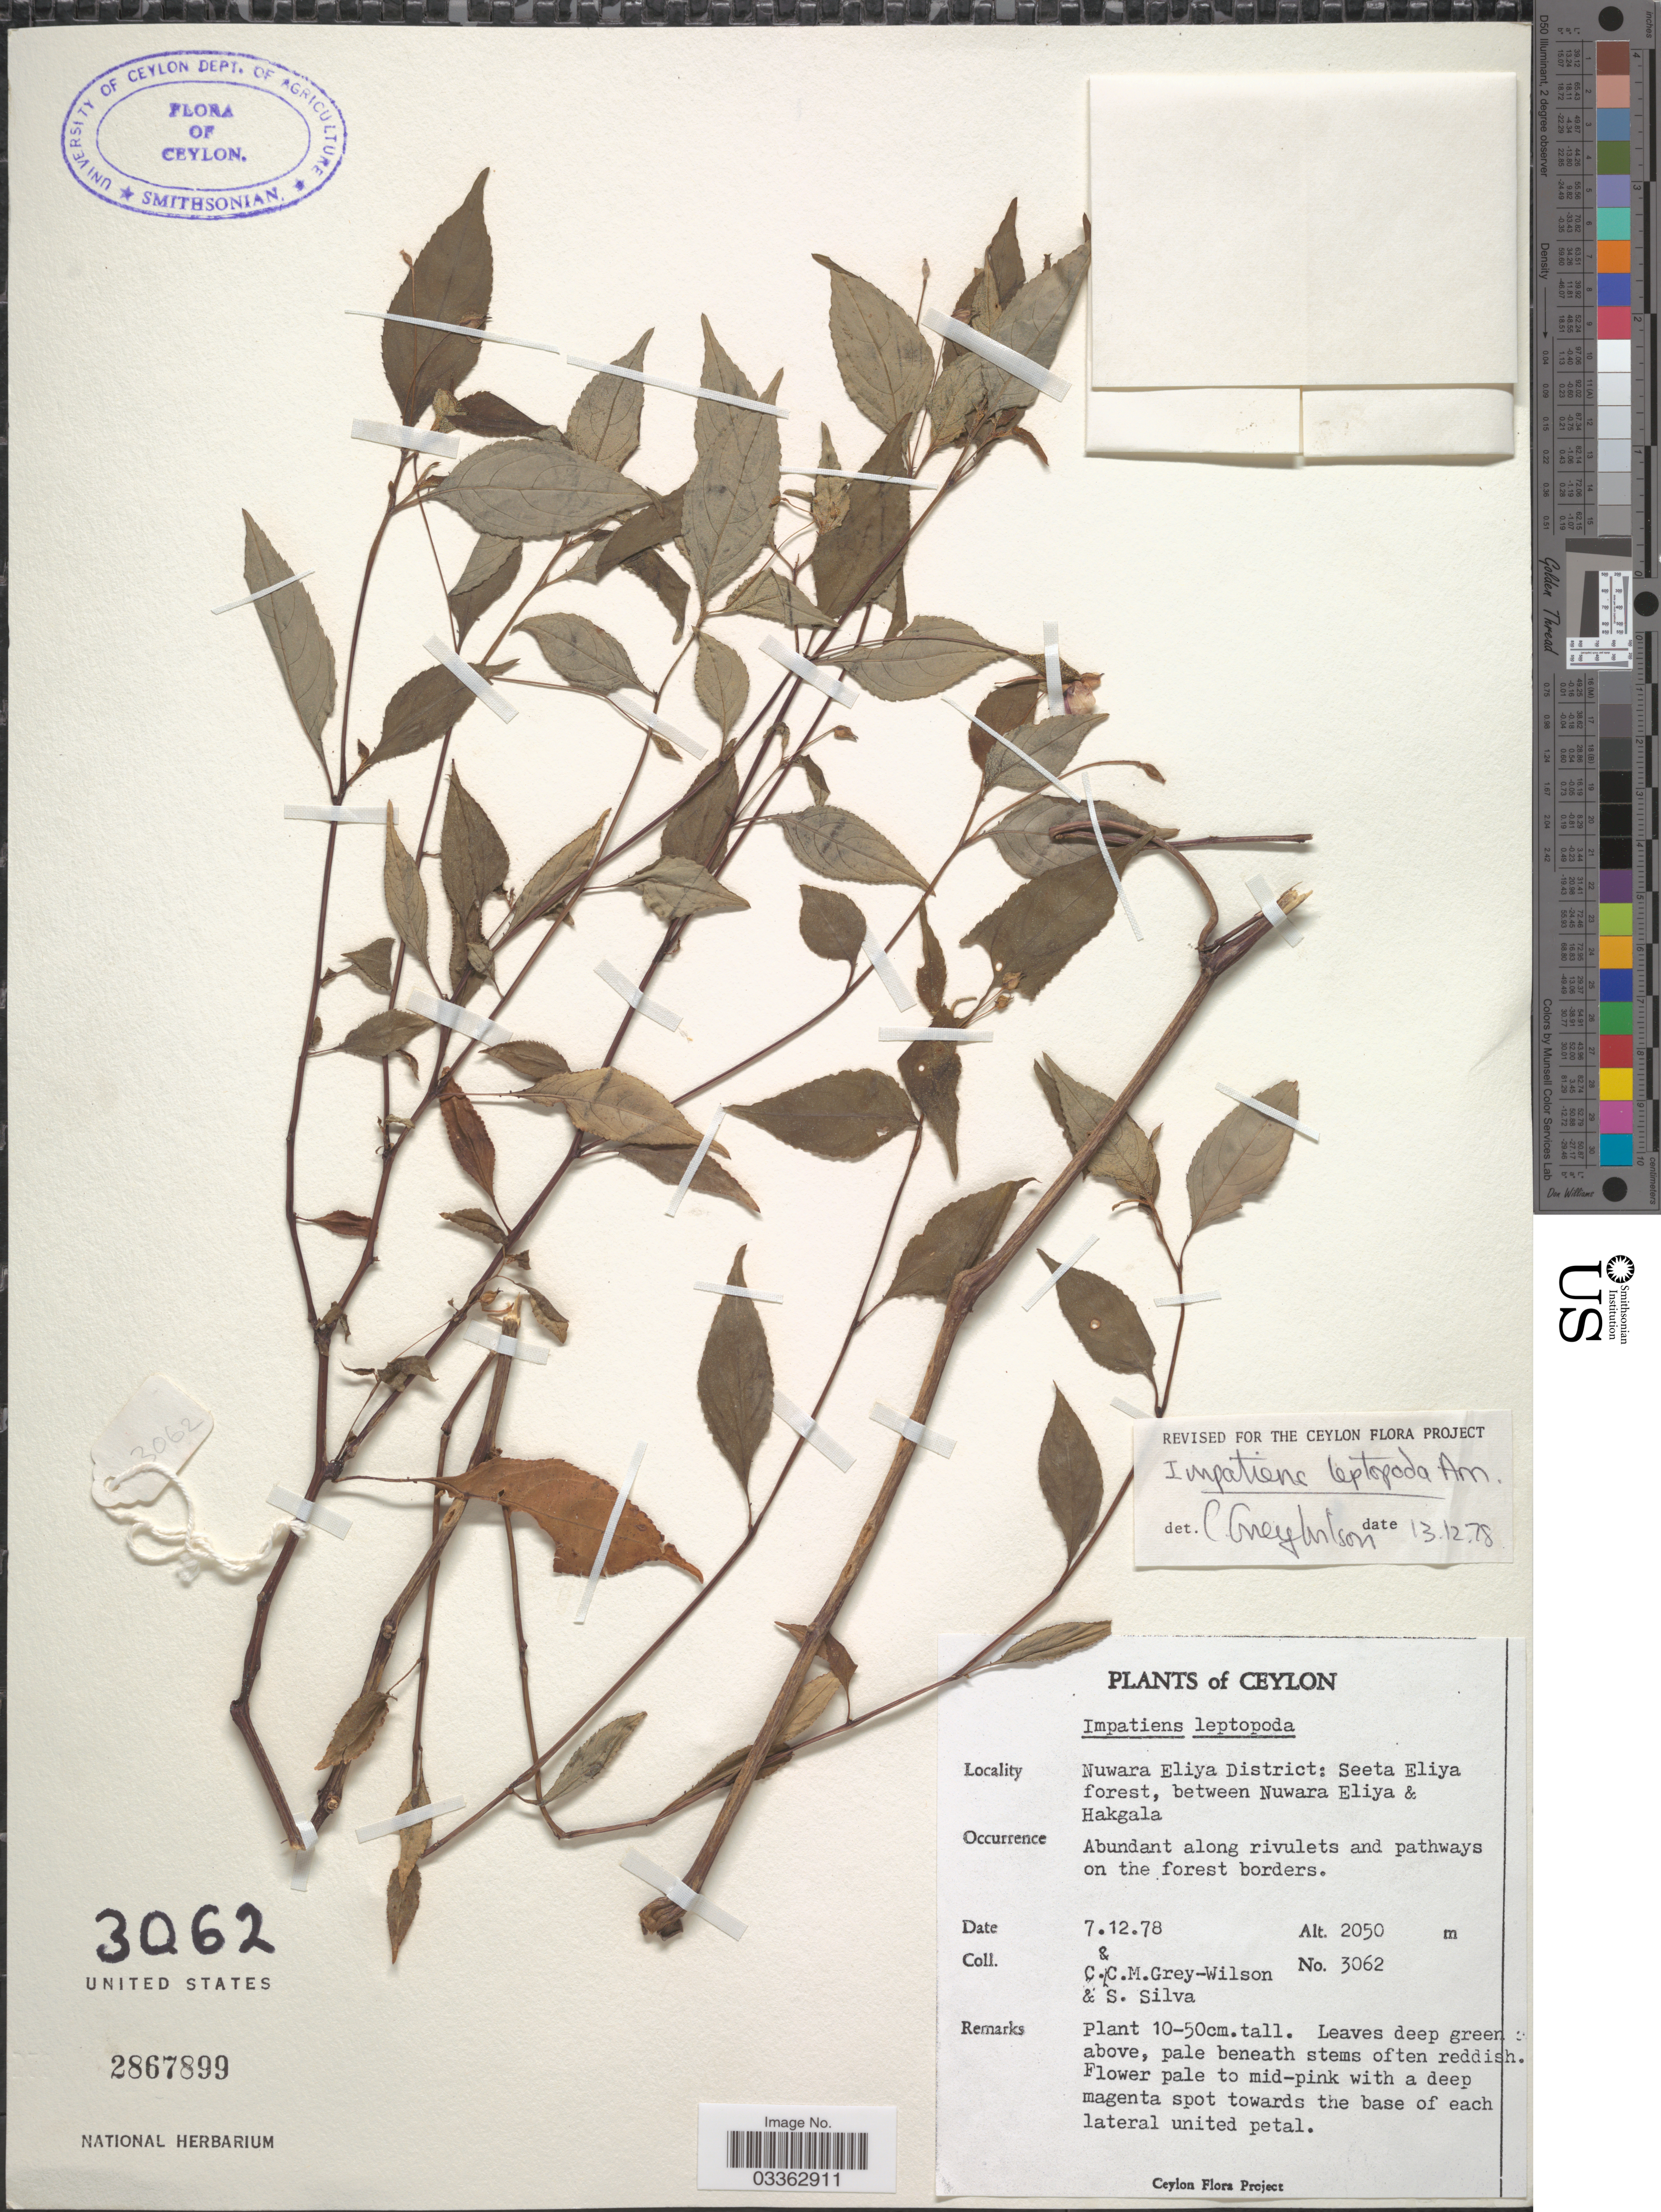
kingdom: Plantae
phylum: Tracheophyta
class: Magnoliopsida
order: Ericales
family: Balsaminaceae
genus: Impatiens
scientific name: Impatiens leptopoda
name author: Arn.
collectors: C. Grey-Wilson, C. Grey-Wilson & S. Silva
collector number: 3062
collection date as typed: Transcribed d/m/y: 7/12/78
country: Sri Lanka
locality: Ceylon. Nuwara Eliya District: Seeta Eliya forest, between Nuwara Eliya & Hakgala.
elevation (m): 2050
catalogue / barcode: US 2867899